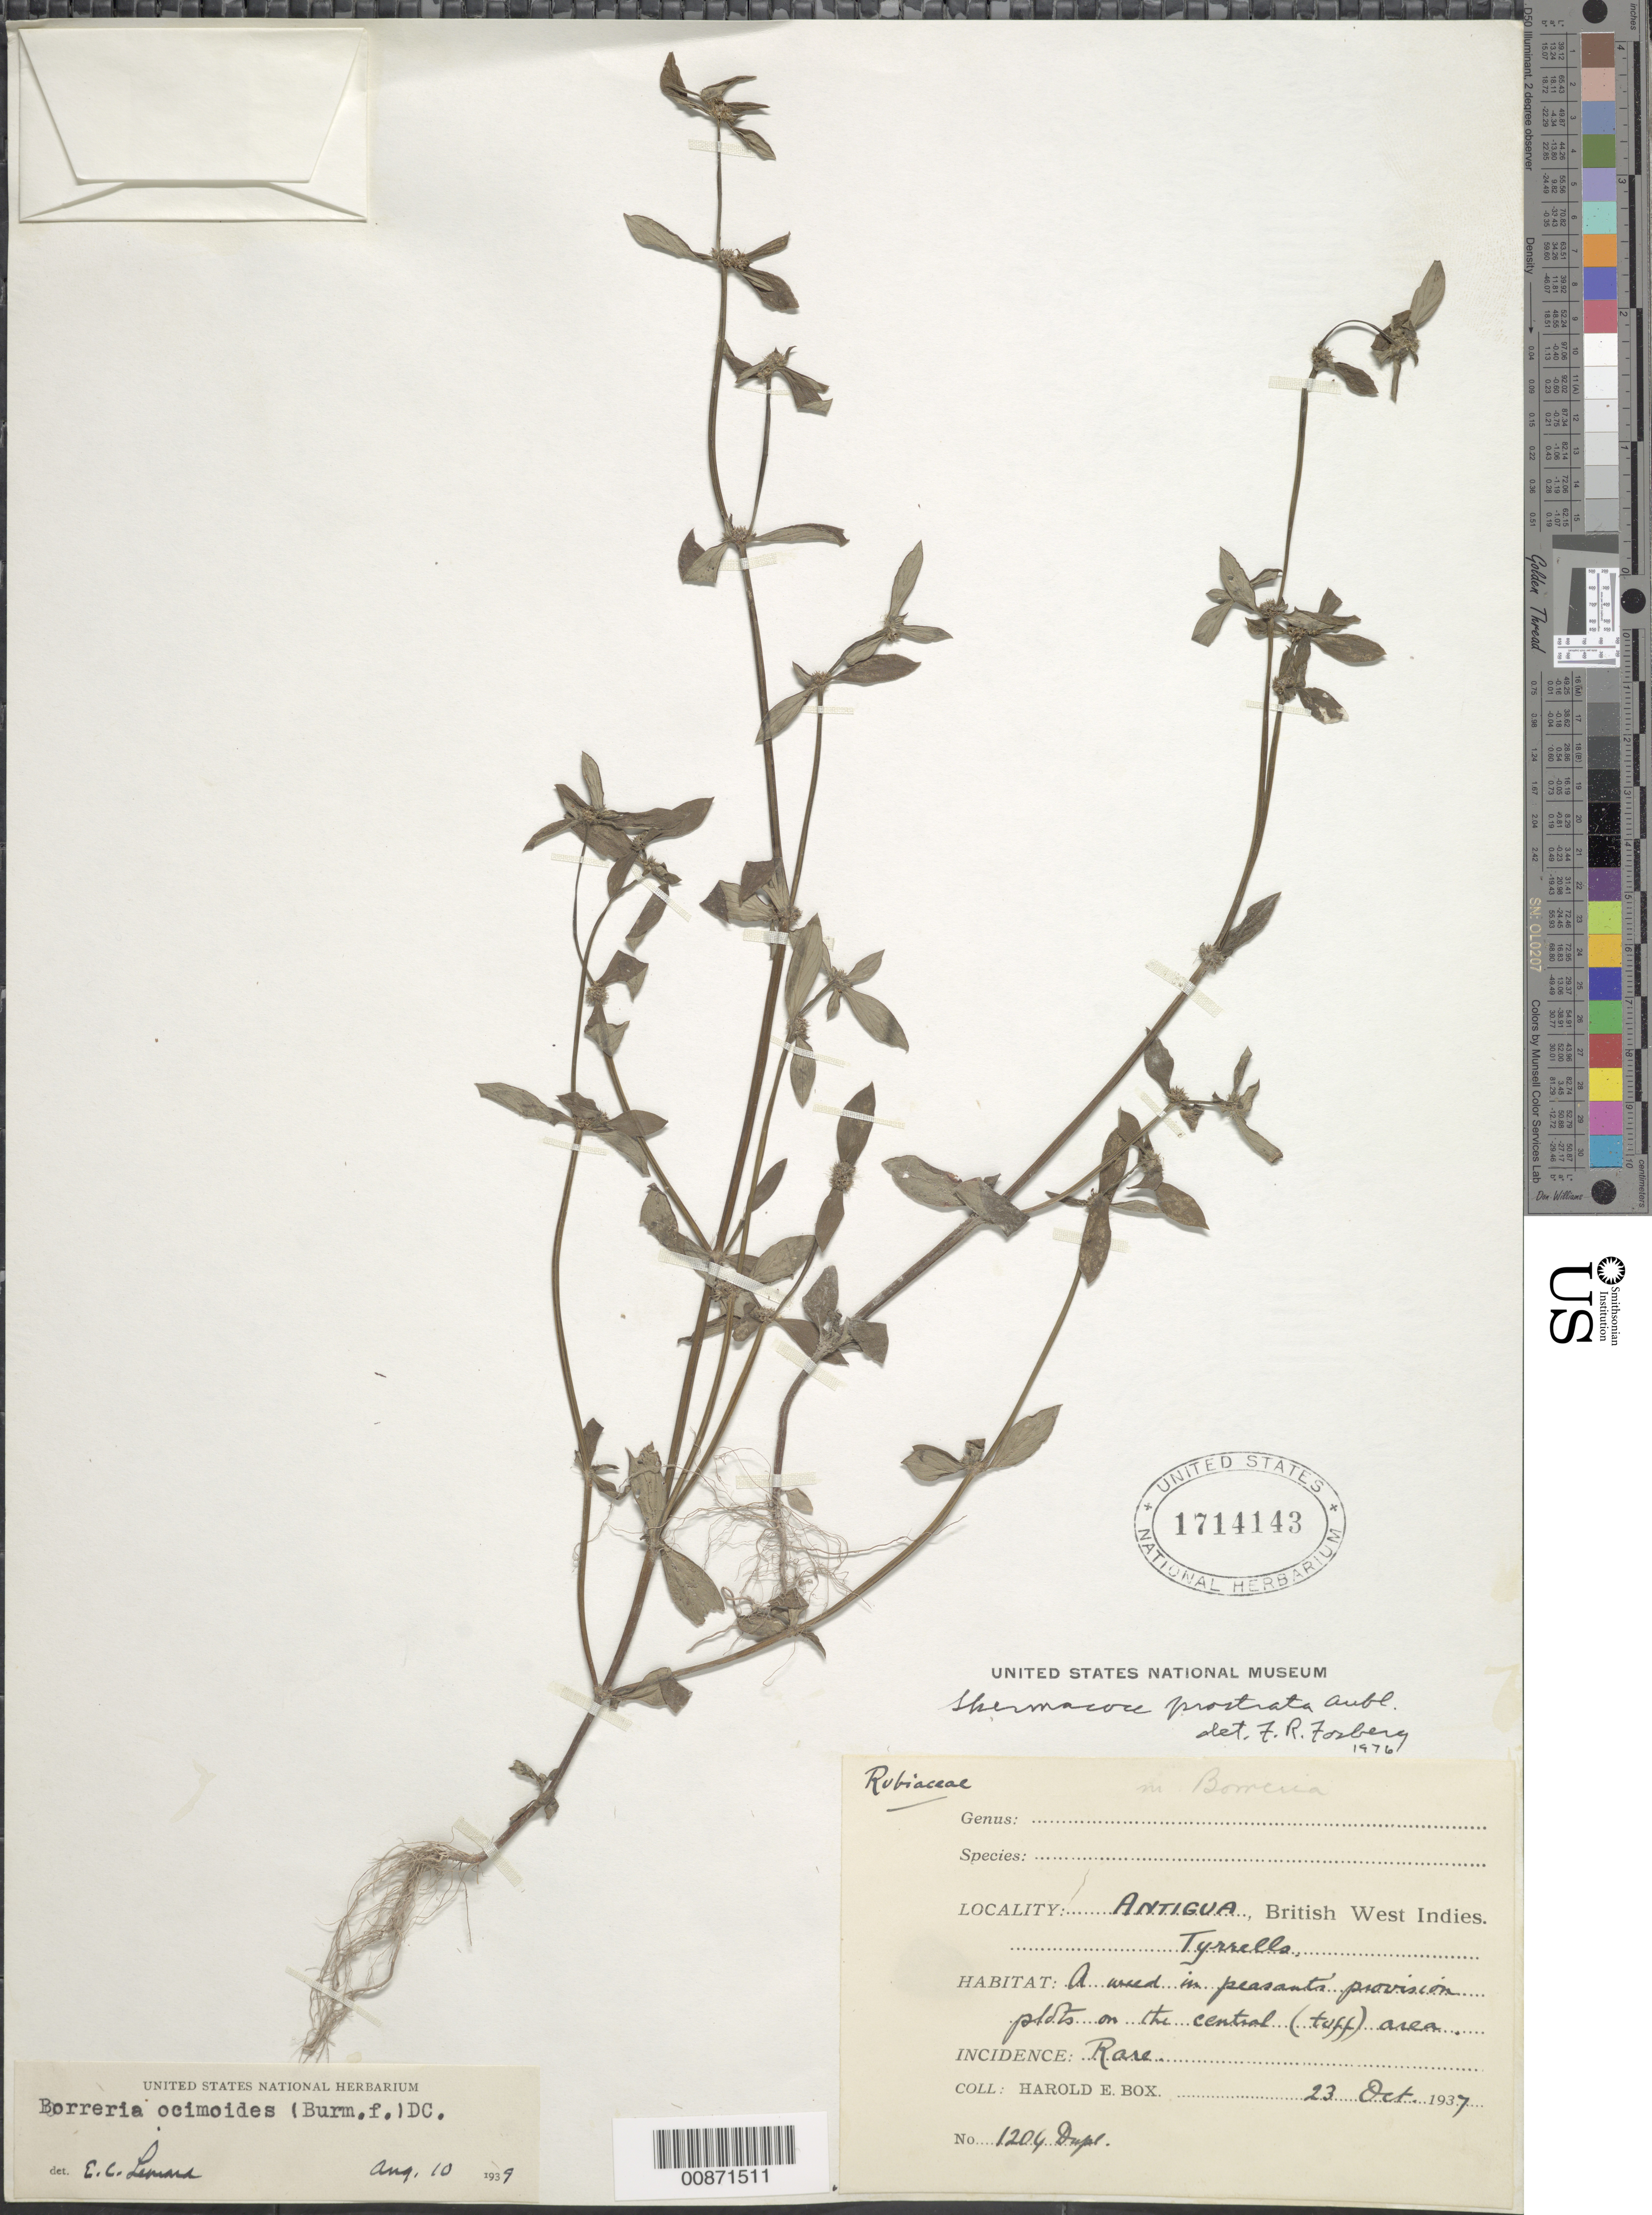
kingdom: Plantae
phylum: Tracheophyta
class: Magnoliopsida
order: Gentianales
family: Rubiaceae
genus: Spermacoce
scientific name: Spermacoce prostrata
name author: Aubl.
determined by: Fosberg, F. R.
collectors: H. E. Box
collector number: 1204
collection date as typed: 23 Oct 1937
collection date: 1937-10-23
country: Antigua and Barbuda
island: Leeward Is.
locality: Tyrrells. In peasants' provision, on the central area.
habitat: Tuff area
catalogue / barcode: US 1714143